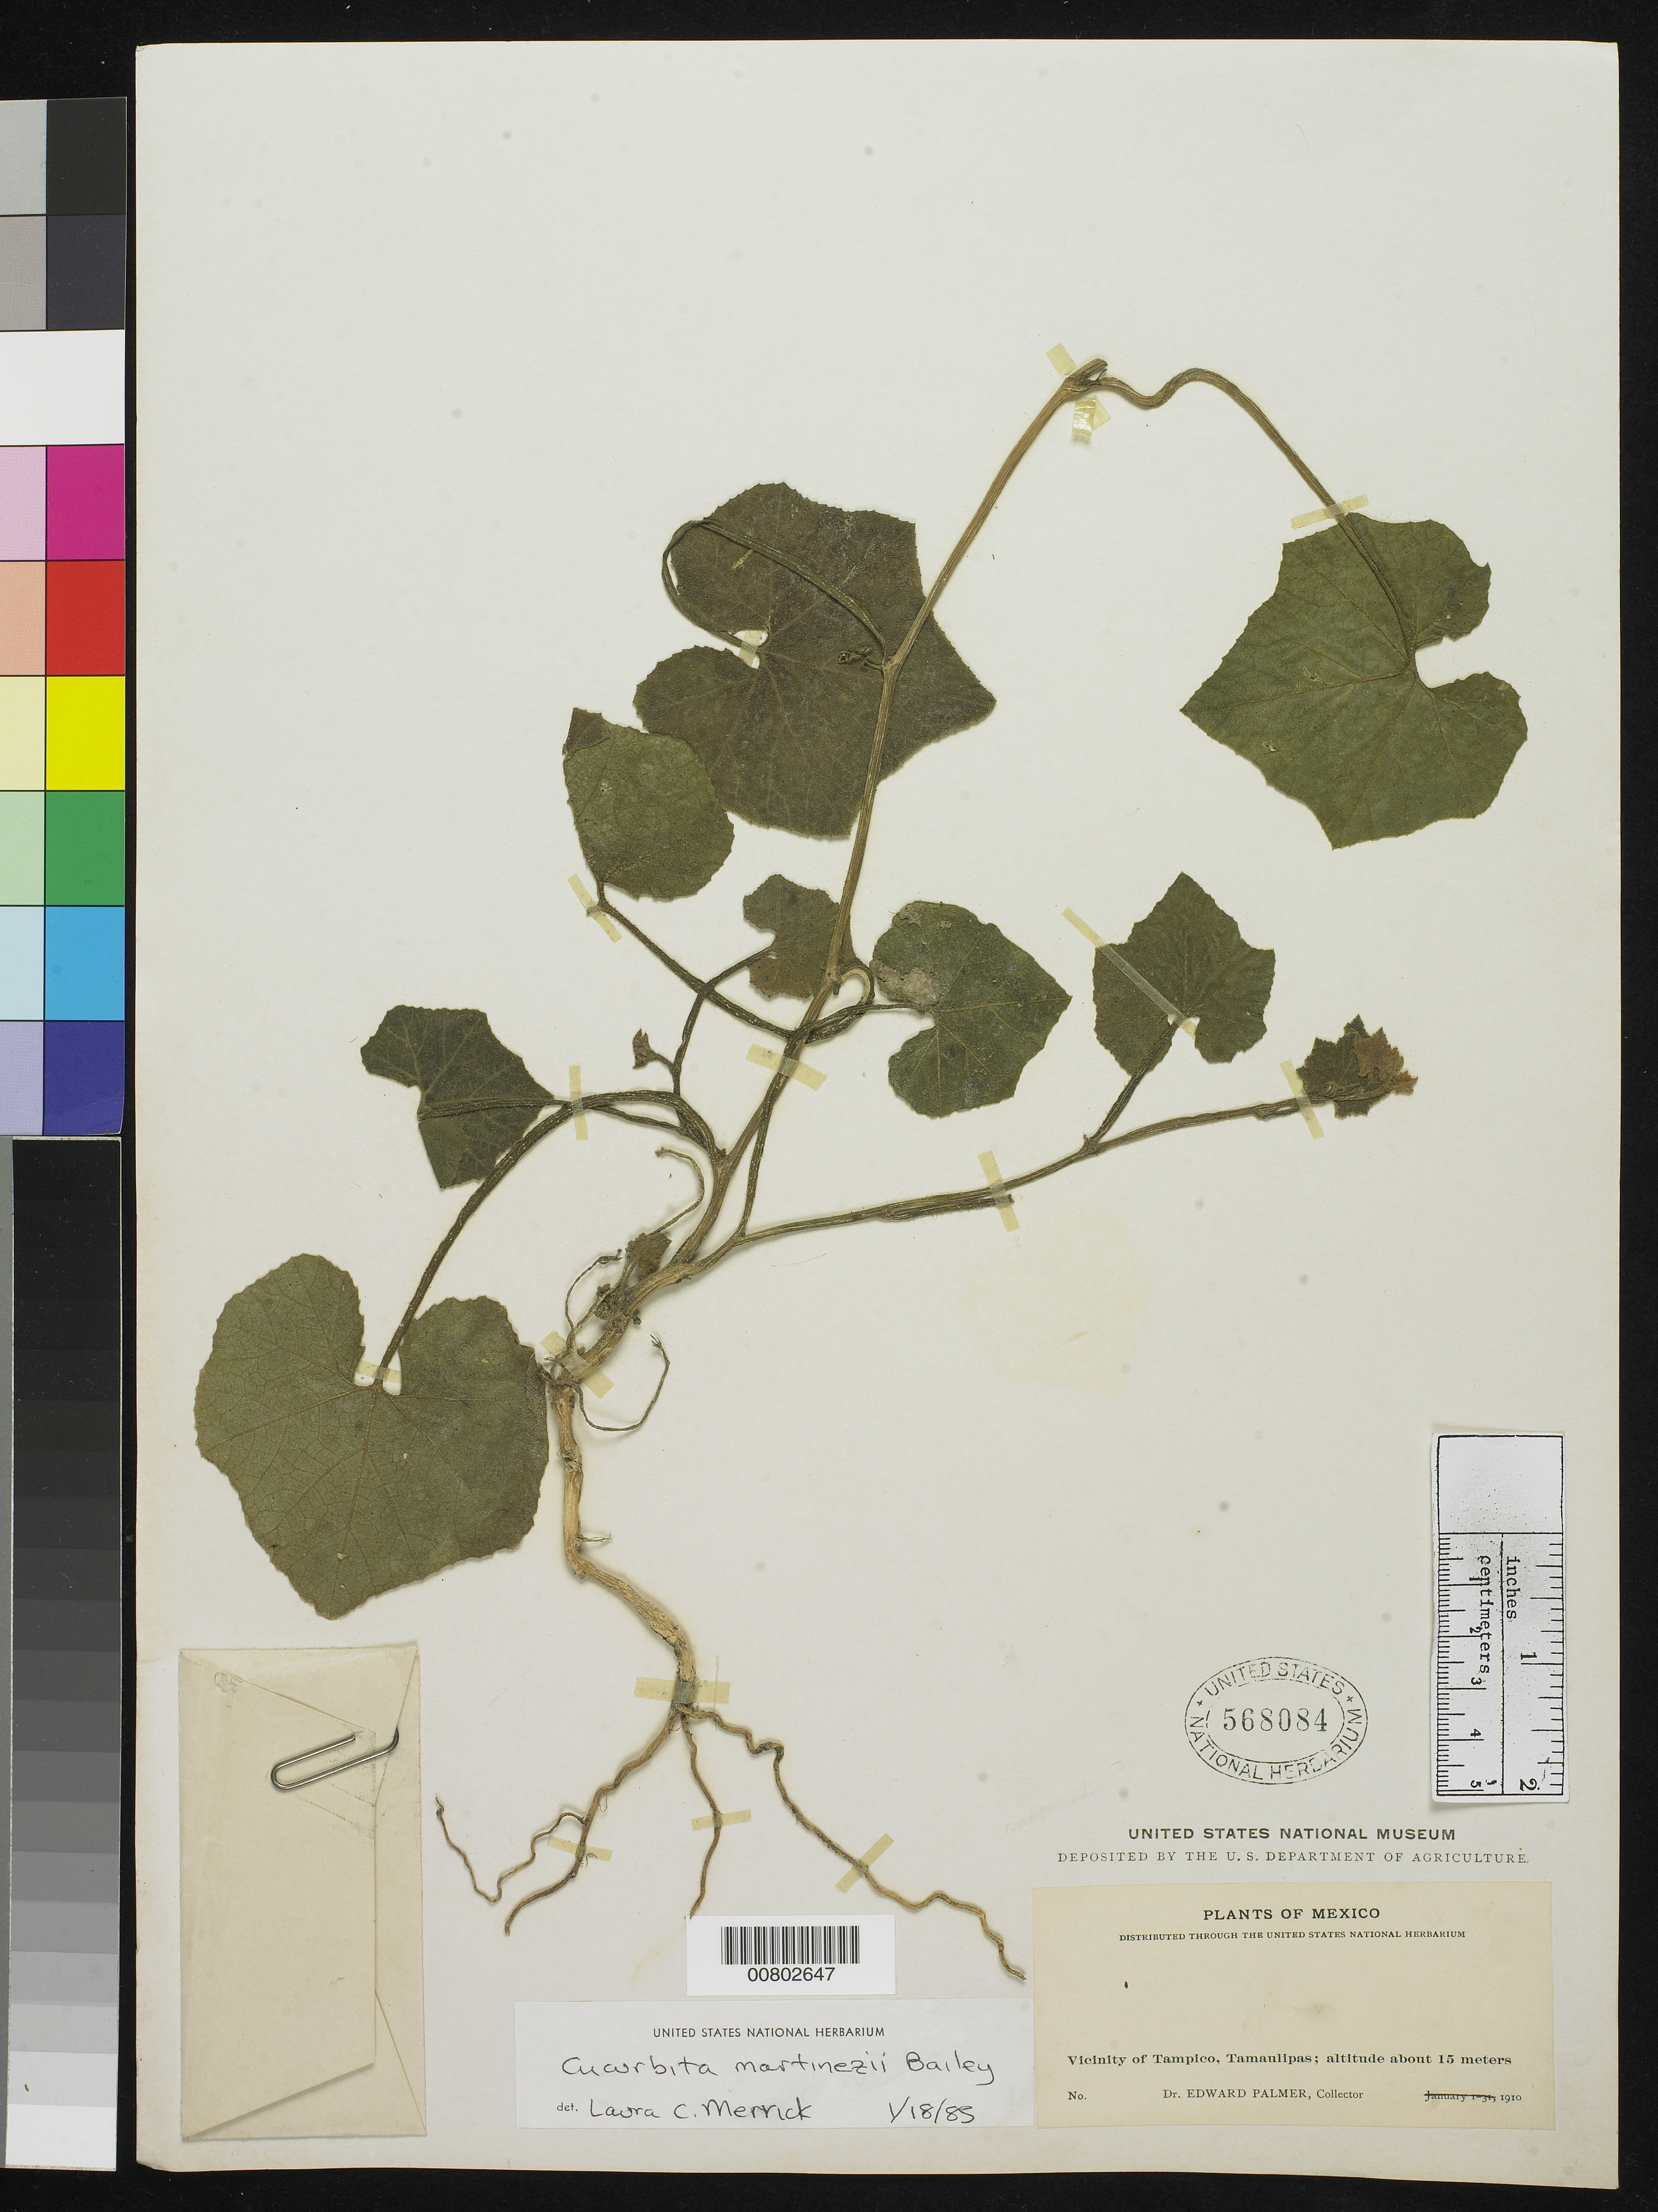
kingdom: Plantae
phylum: Tracheophyta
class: Magnoliopsida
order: Cucurbitales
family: Cucurbitaceae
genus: Cucurbita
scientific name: Cucurbita martinezii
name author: L.H. Bailey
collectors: E. Palmer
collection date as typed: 1910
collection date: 1910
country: Mexico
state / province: Tamaulipas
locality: Vicinity of Tampico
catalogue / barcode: US 568084